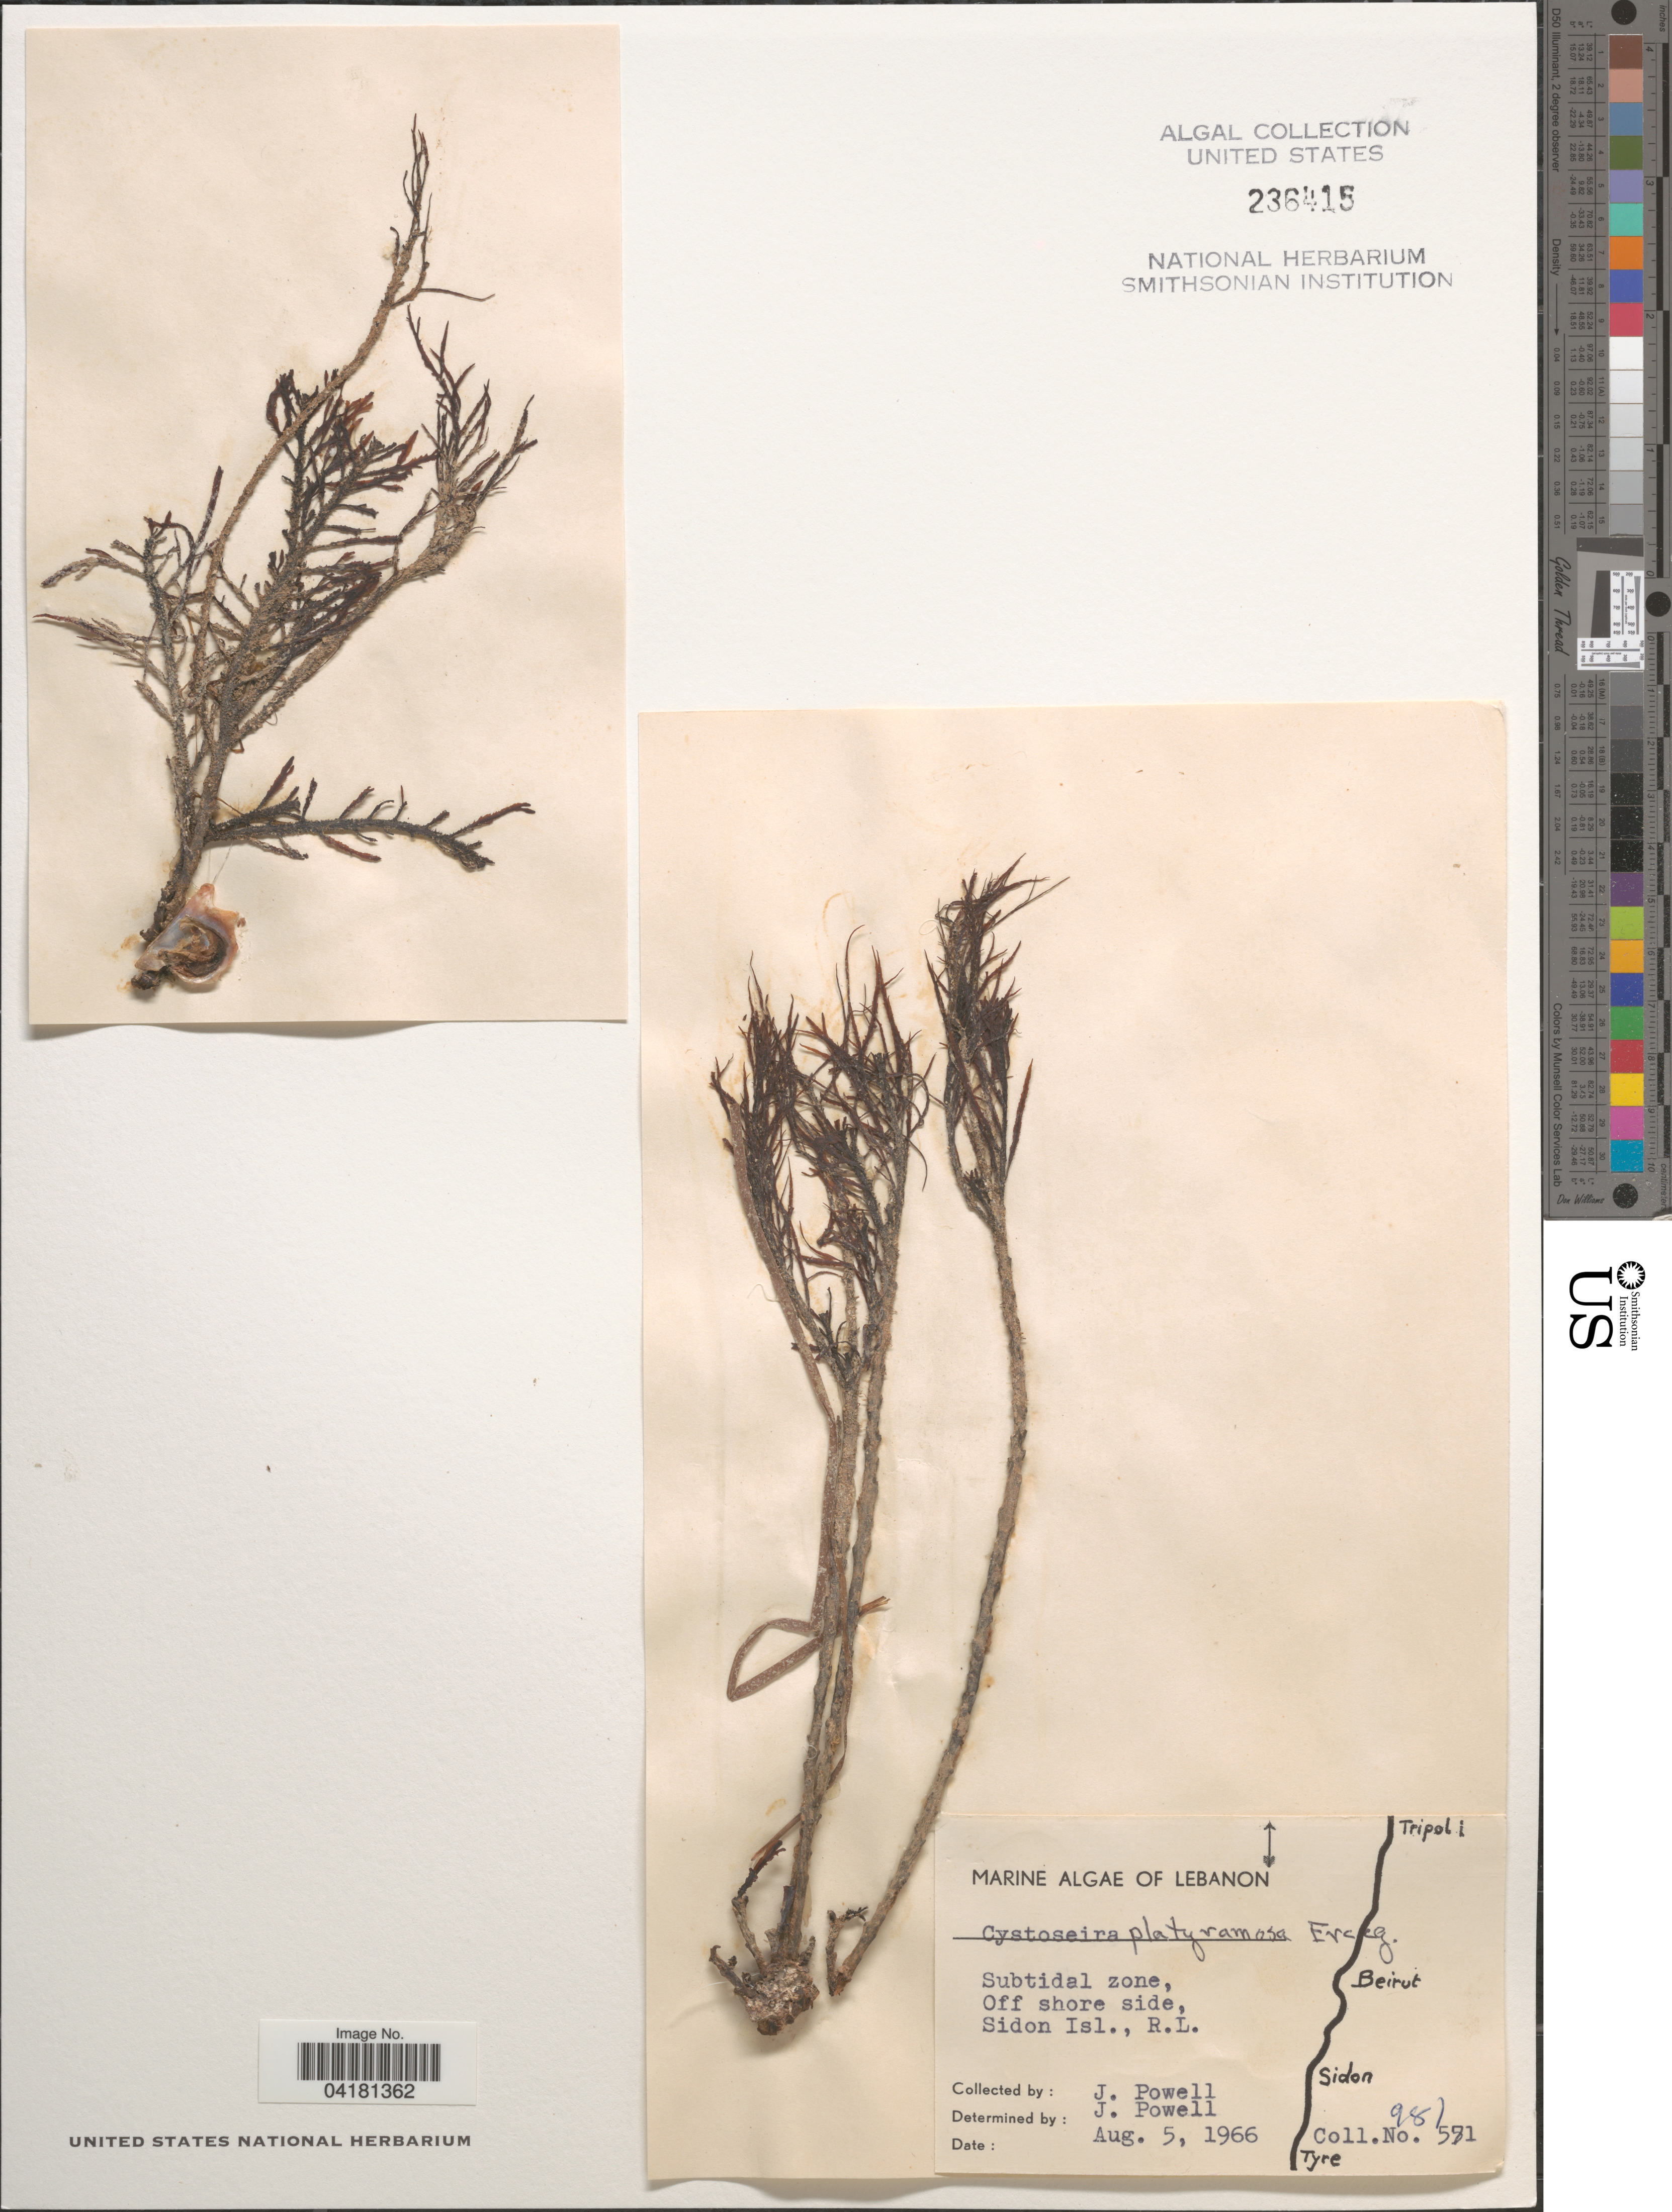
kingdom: Chromista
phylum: Ochrophyta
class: Phaeophyceae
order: Fucales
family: Sargassaceae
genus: Gongolaria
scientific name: Gongolaria montagnei var. compressa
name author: (Ercegovic) Verlaque et al.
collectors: J. Powell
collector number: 571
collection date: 1966-08-05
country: Lebanon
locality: Subtidal zone, Off shore side, Sidon Isl., R.L.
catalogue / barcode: US 236415